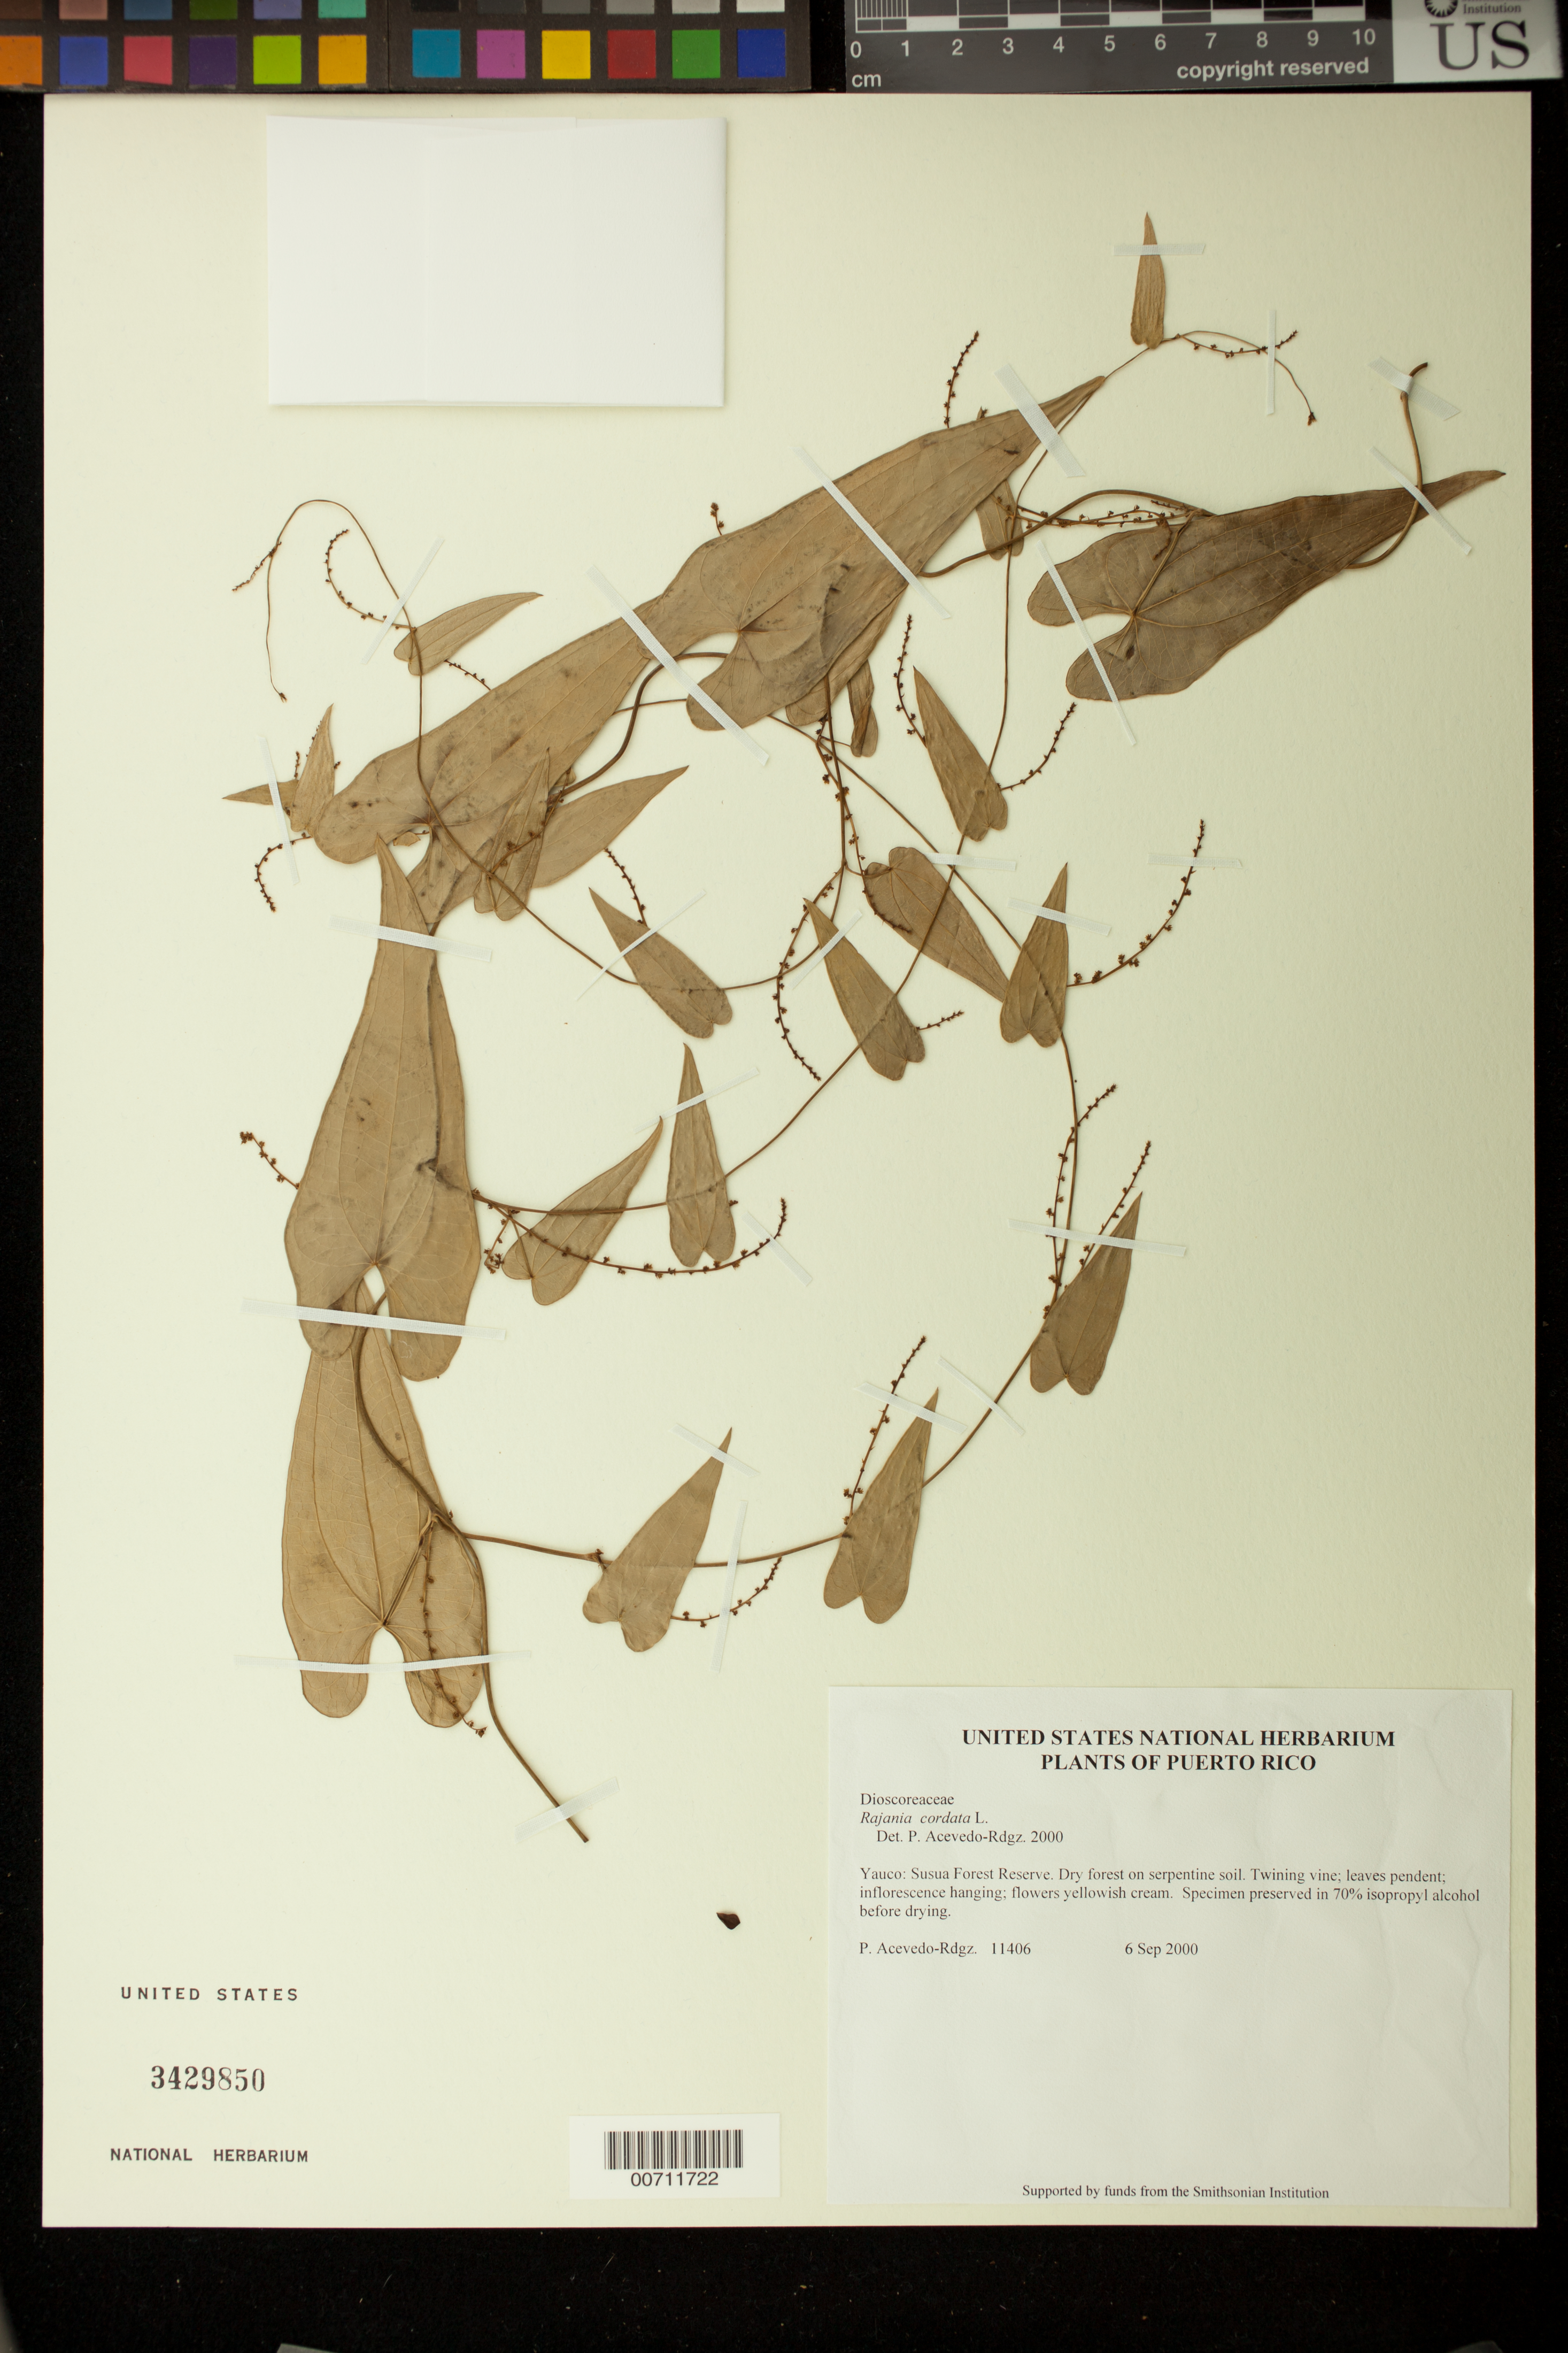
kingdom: Plantae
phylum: Tracheophyta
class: Liliopsida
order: Dioscoreales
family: Dioscoreaceae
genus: Dioscorea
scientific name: Dioscorea cordata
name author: (L.) Raz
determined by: Strong, M. T., (US), Smithsonian Institution - National Museum of Natural History (UNITED STATES)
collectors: P. Acevedo-Rodr.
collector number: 11406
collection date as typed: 06 Sep 2000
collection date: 2000-09-06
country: Puerto Rico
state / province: Yauco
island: Puerto Rico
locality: Yauco: Susua Forest Reserve.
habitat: Dry forest on serpentine soil.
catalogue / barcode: US 3429850